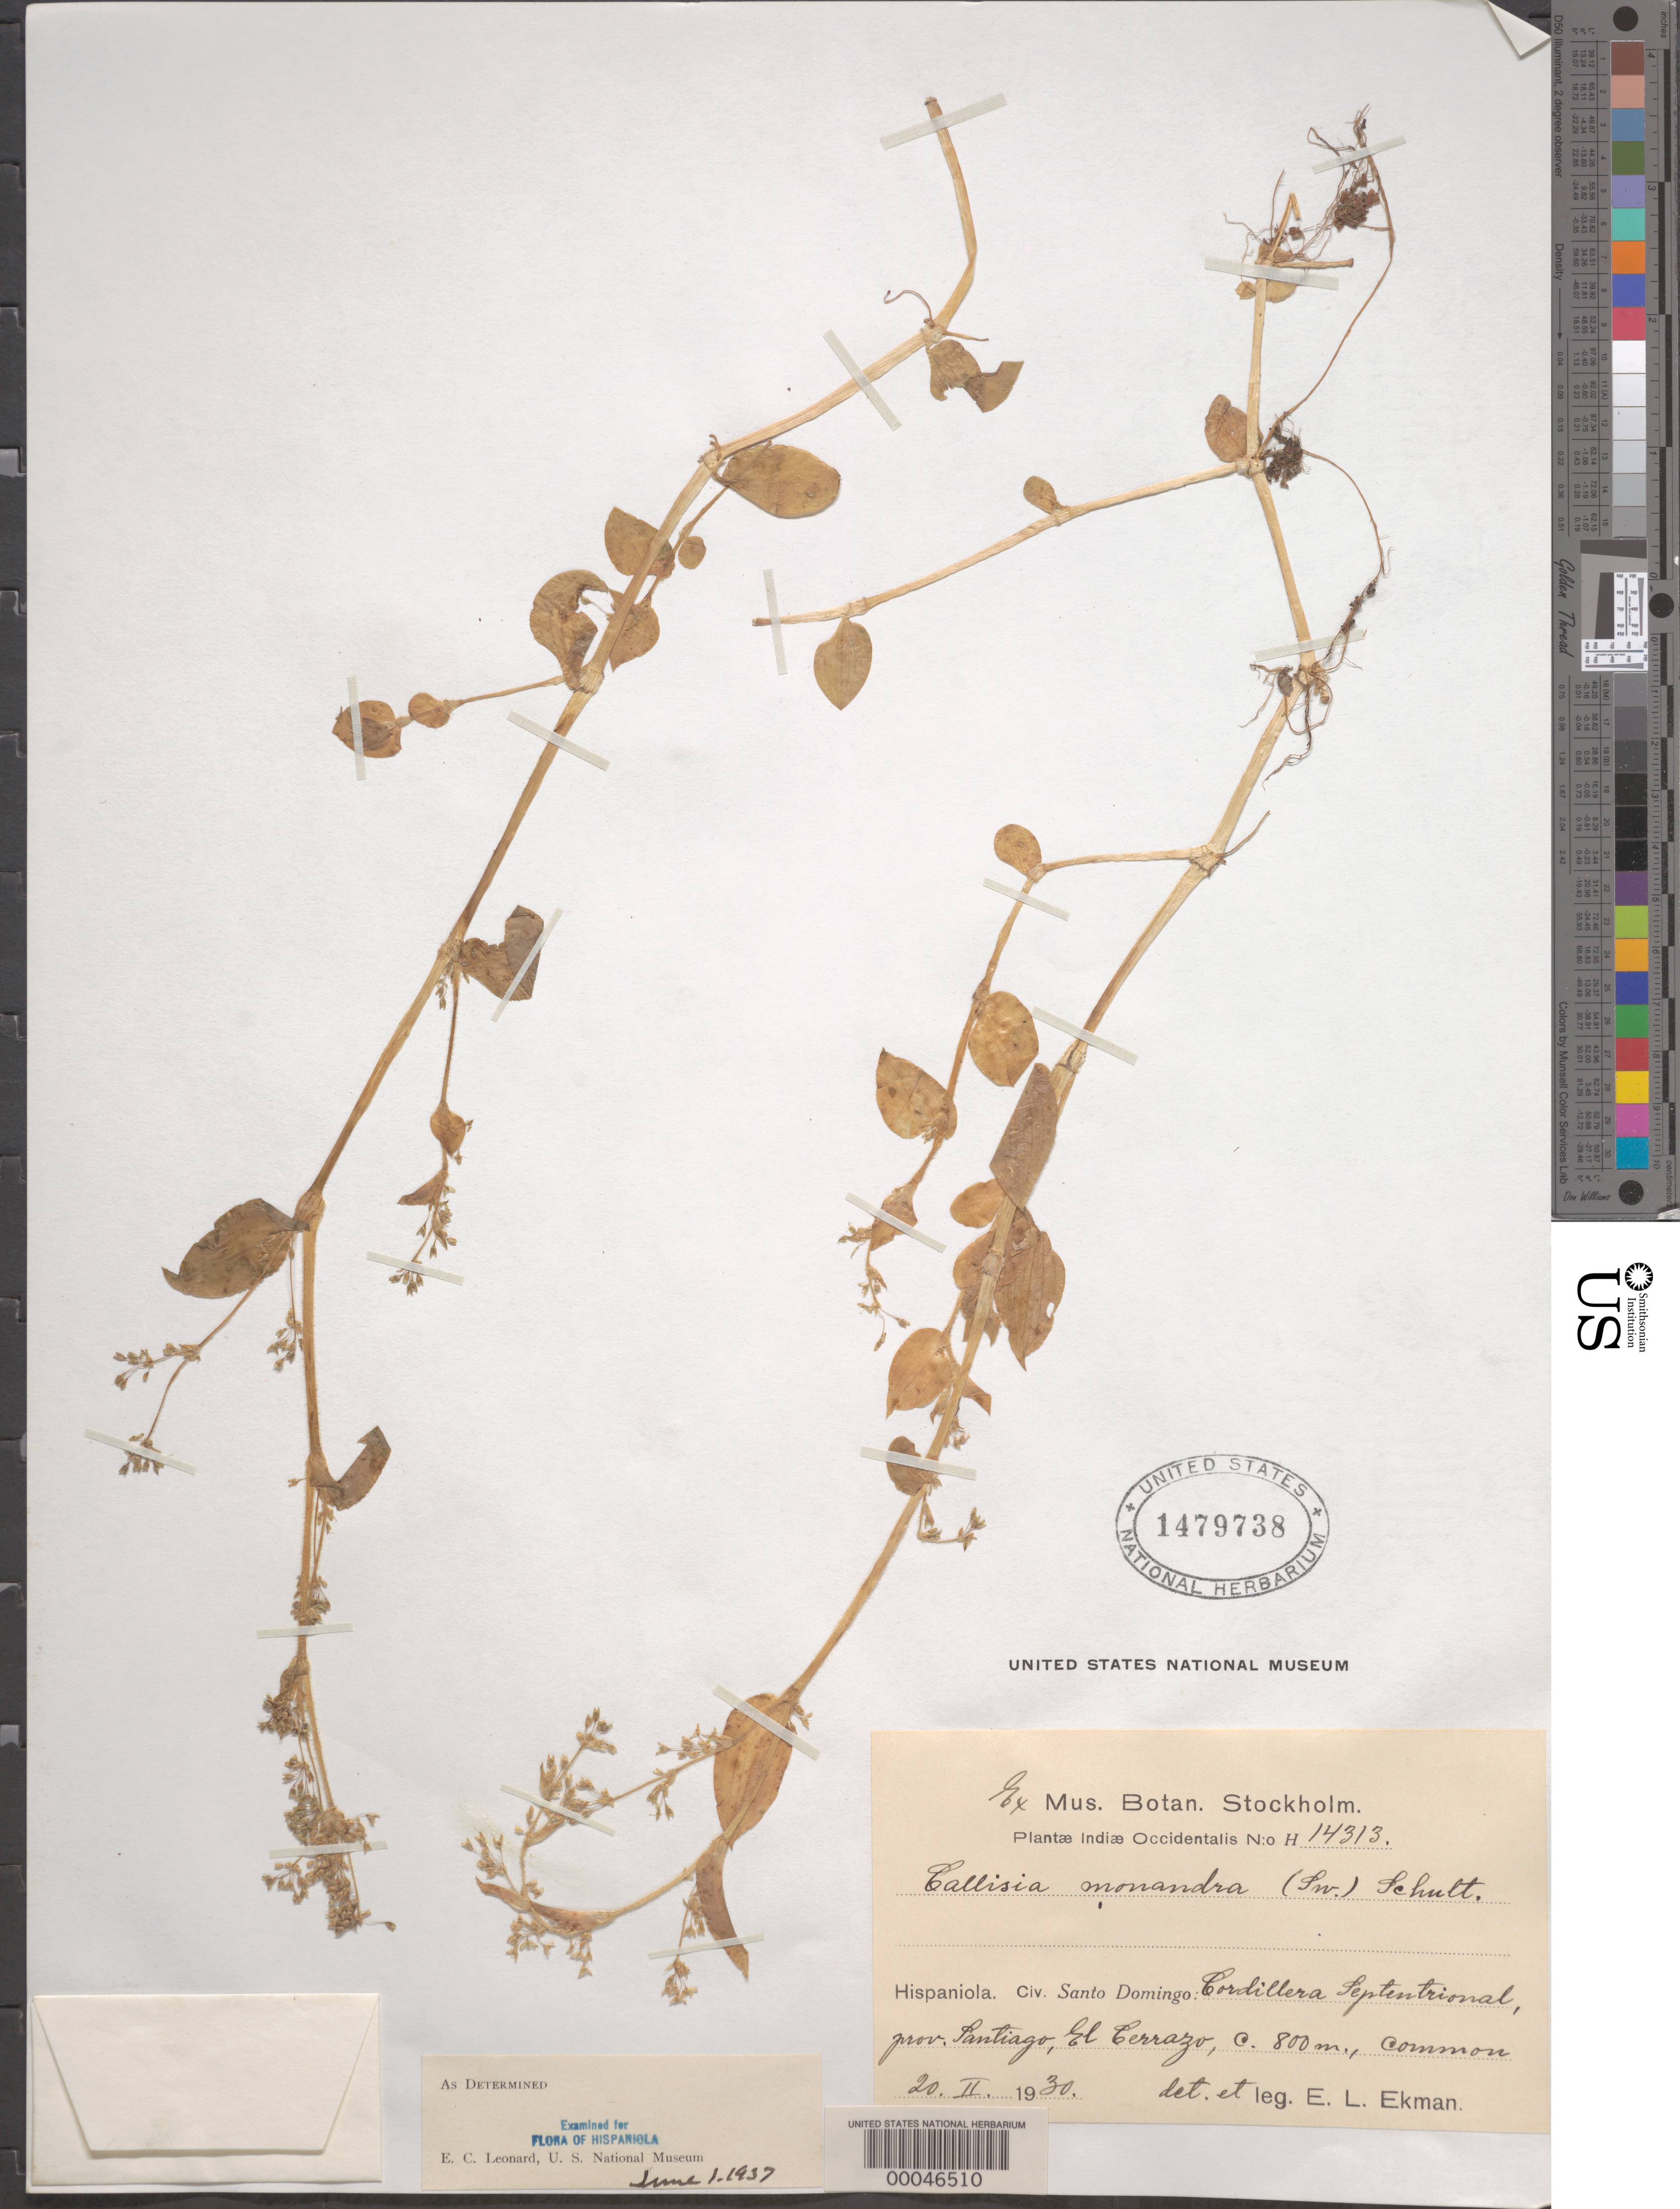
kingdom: Plantae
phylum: Tracheophyta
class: Liliopsida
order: Commelinales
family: Commelinaceae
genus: Callisia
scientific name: Callisia monandra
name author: (Sw.) Schult. & Schult. f.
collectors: E. L. Ekman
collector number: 14313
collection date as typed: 20 Feb 1930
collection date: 1930-02-20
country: Dominican Republic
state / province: Santiago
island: Hispaniola Island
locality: Cordillera septemtrional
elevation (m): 800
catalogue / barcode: US 1479738